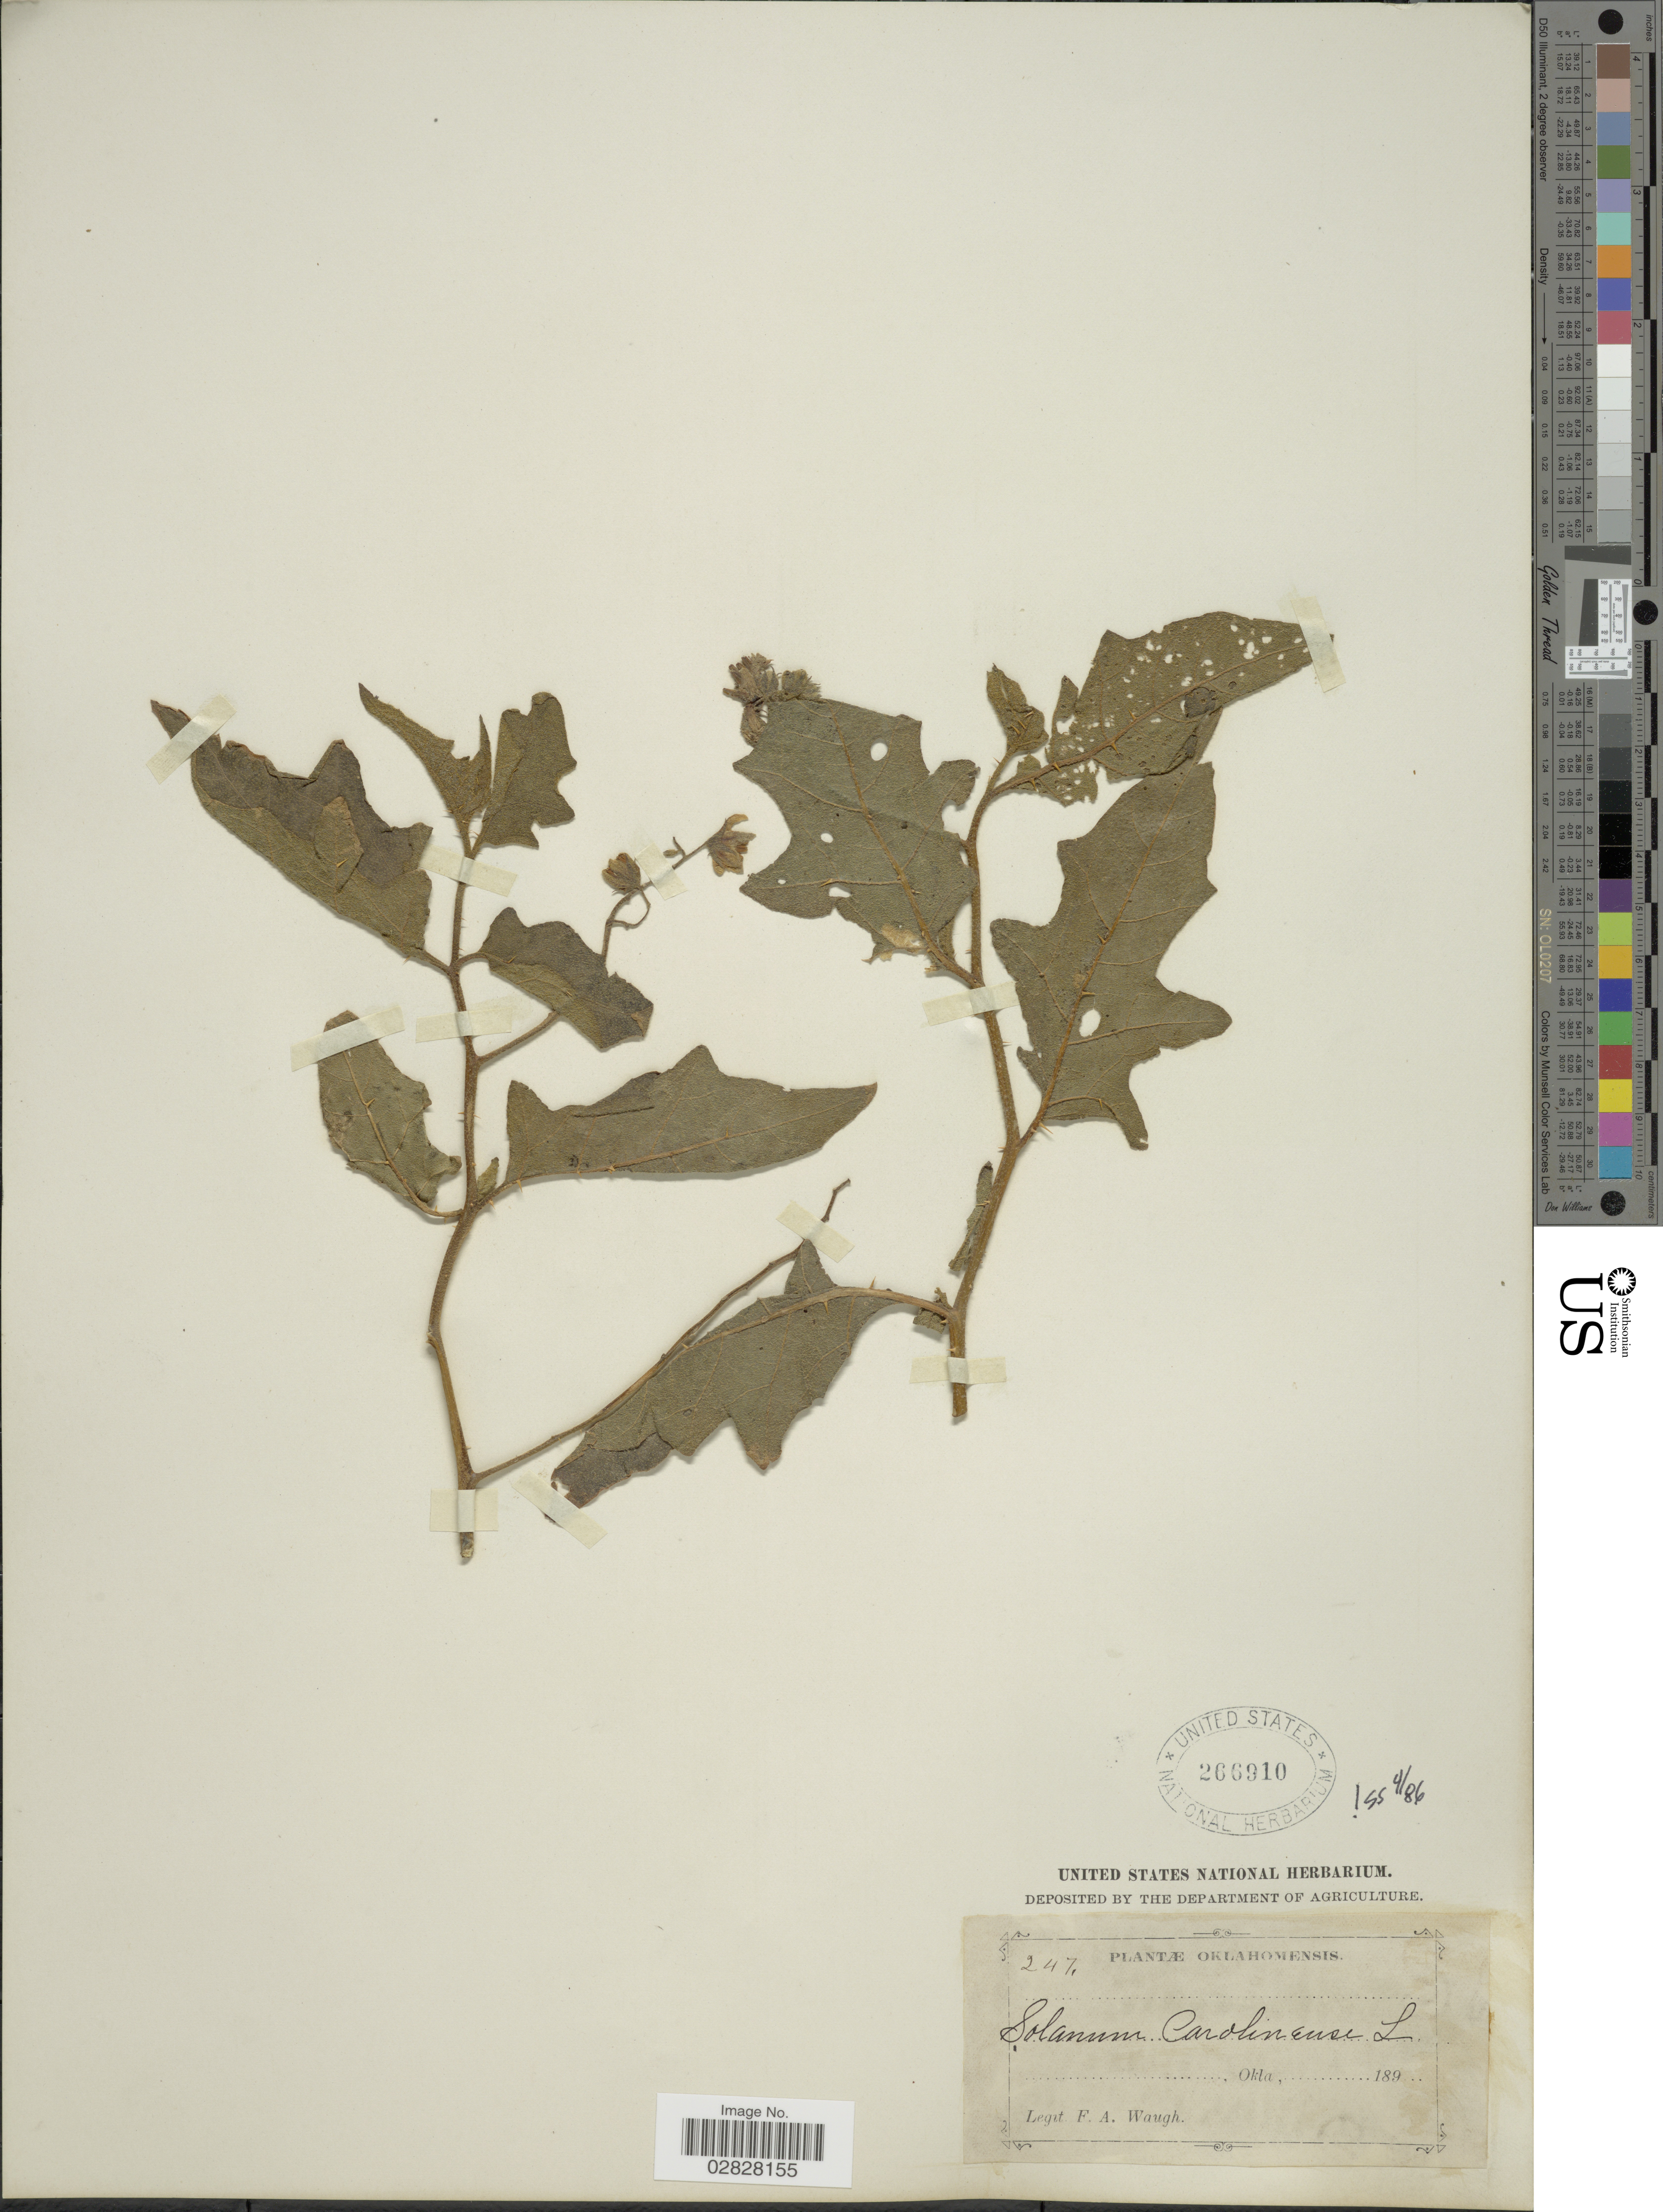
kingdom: Plantae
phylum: Tracheophyta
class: Magnoliopsida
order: Solanales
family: Solanaceae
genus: Solanum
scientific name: Solanum carolinense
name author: L.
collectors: F. Waugh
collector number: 247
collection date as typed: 189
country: United States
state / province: Oklahoma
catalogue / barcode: US 266910